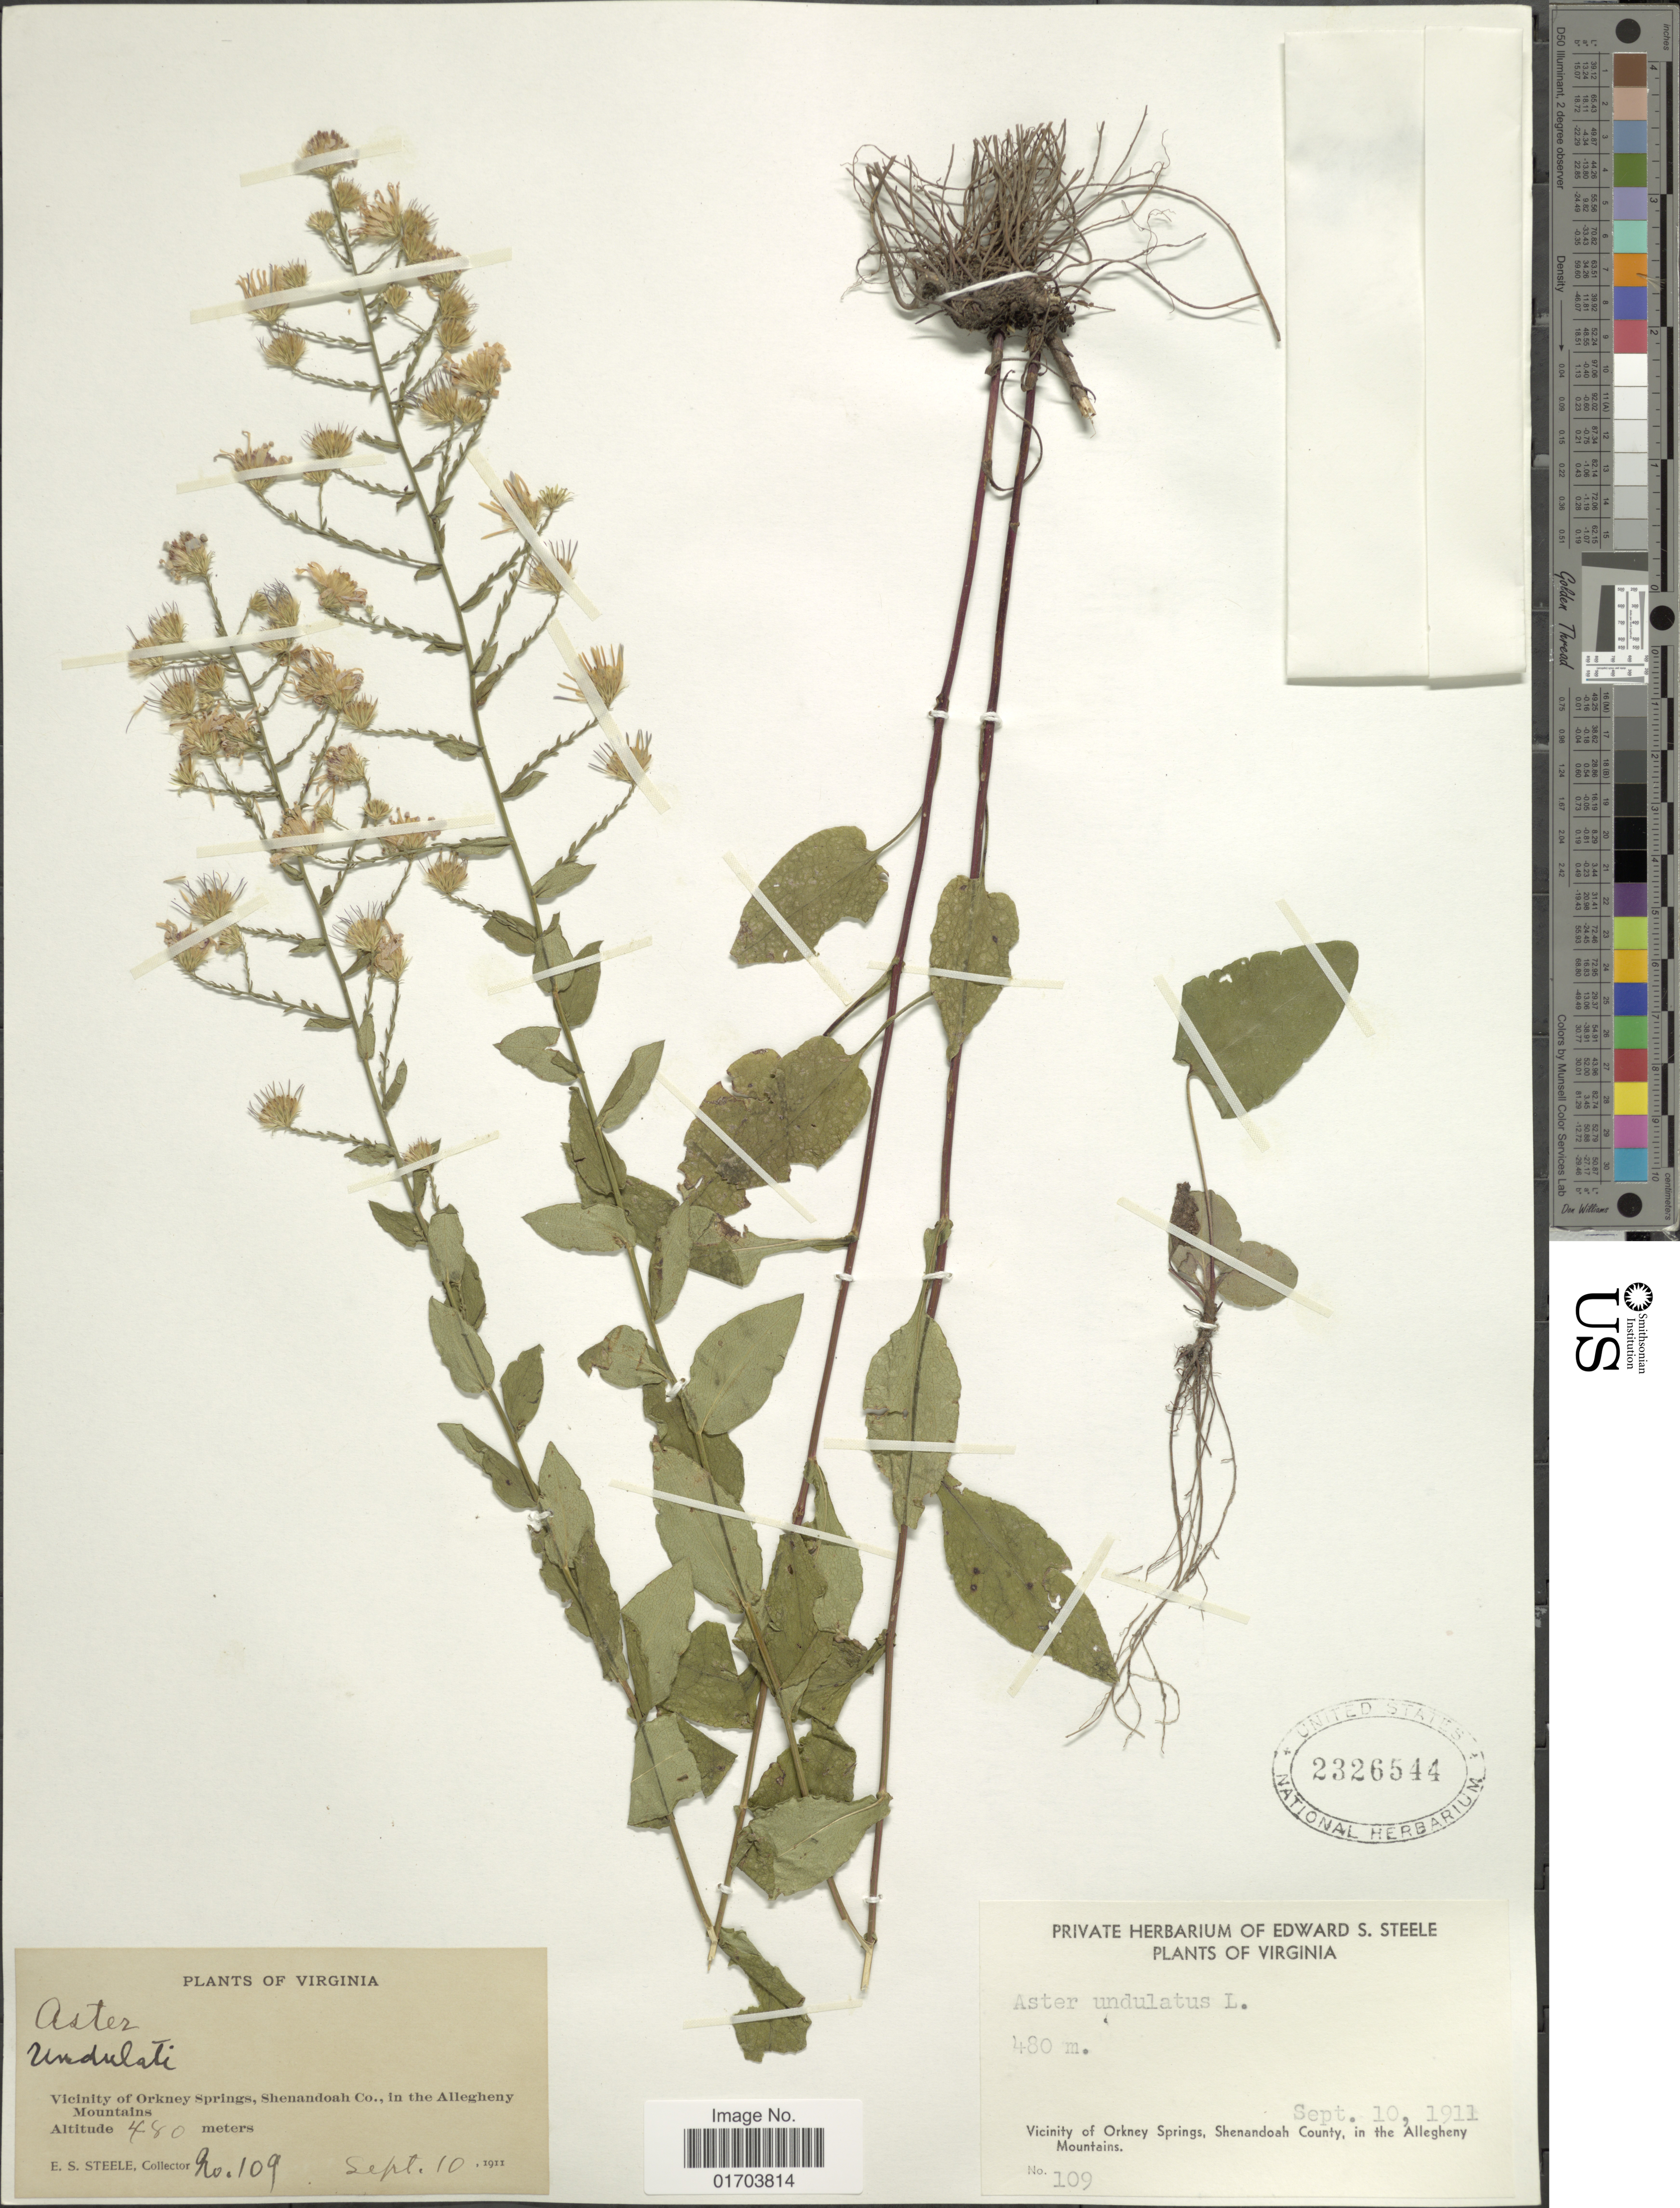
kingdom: Plantae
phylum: Tracheophyta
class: Magnoliopsida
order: Asterales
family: Asteraceae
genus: Symphyotrichum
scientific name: Symphyotrichum undulatum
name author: (L.) G.L. Nesom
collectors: E. Steele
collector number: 109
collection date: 1911-09-10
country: United States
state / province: Virginia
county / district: Shenandoah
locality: Vicinity of Orkney Springs, Shenandoah Co., in the Allegheny Mountains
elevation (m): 480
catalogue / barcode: US 2326544